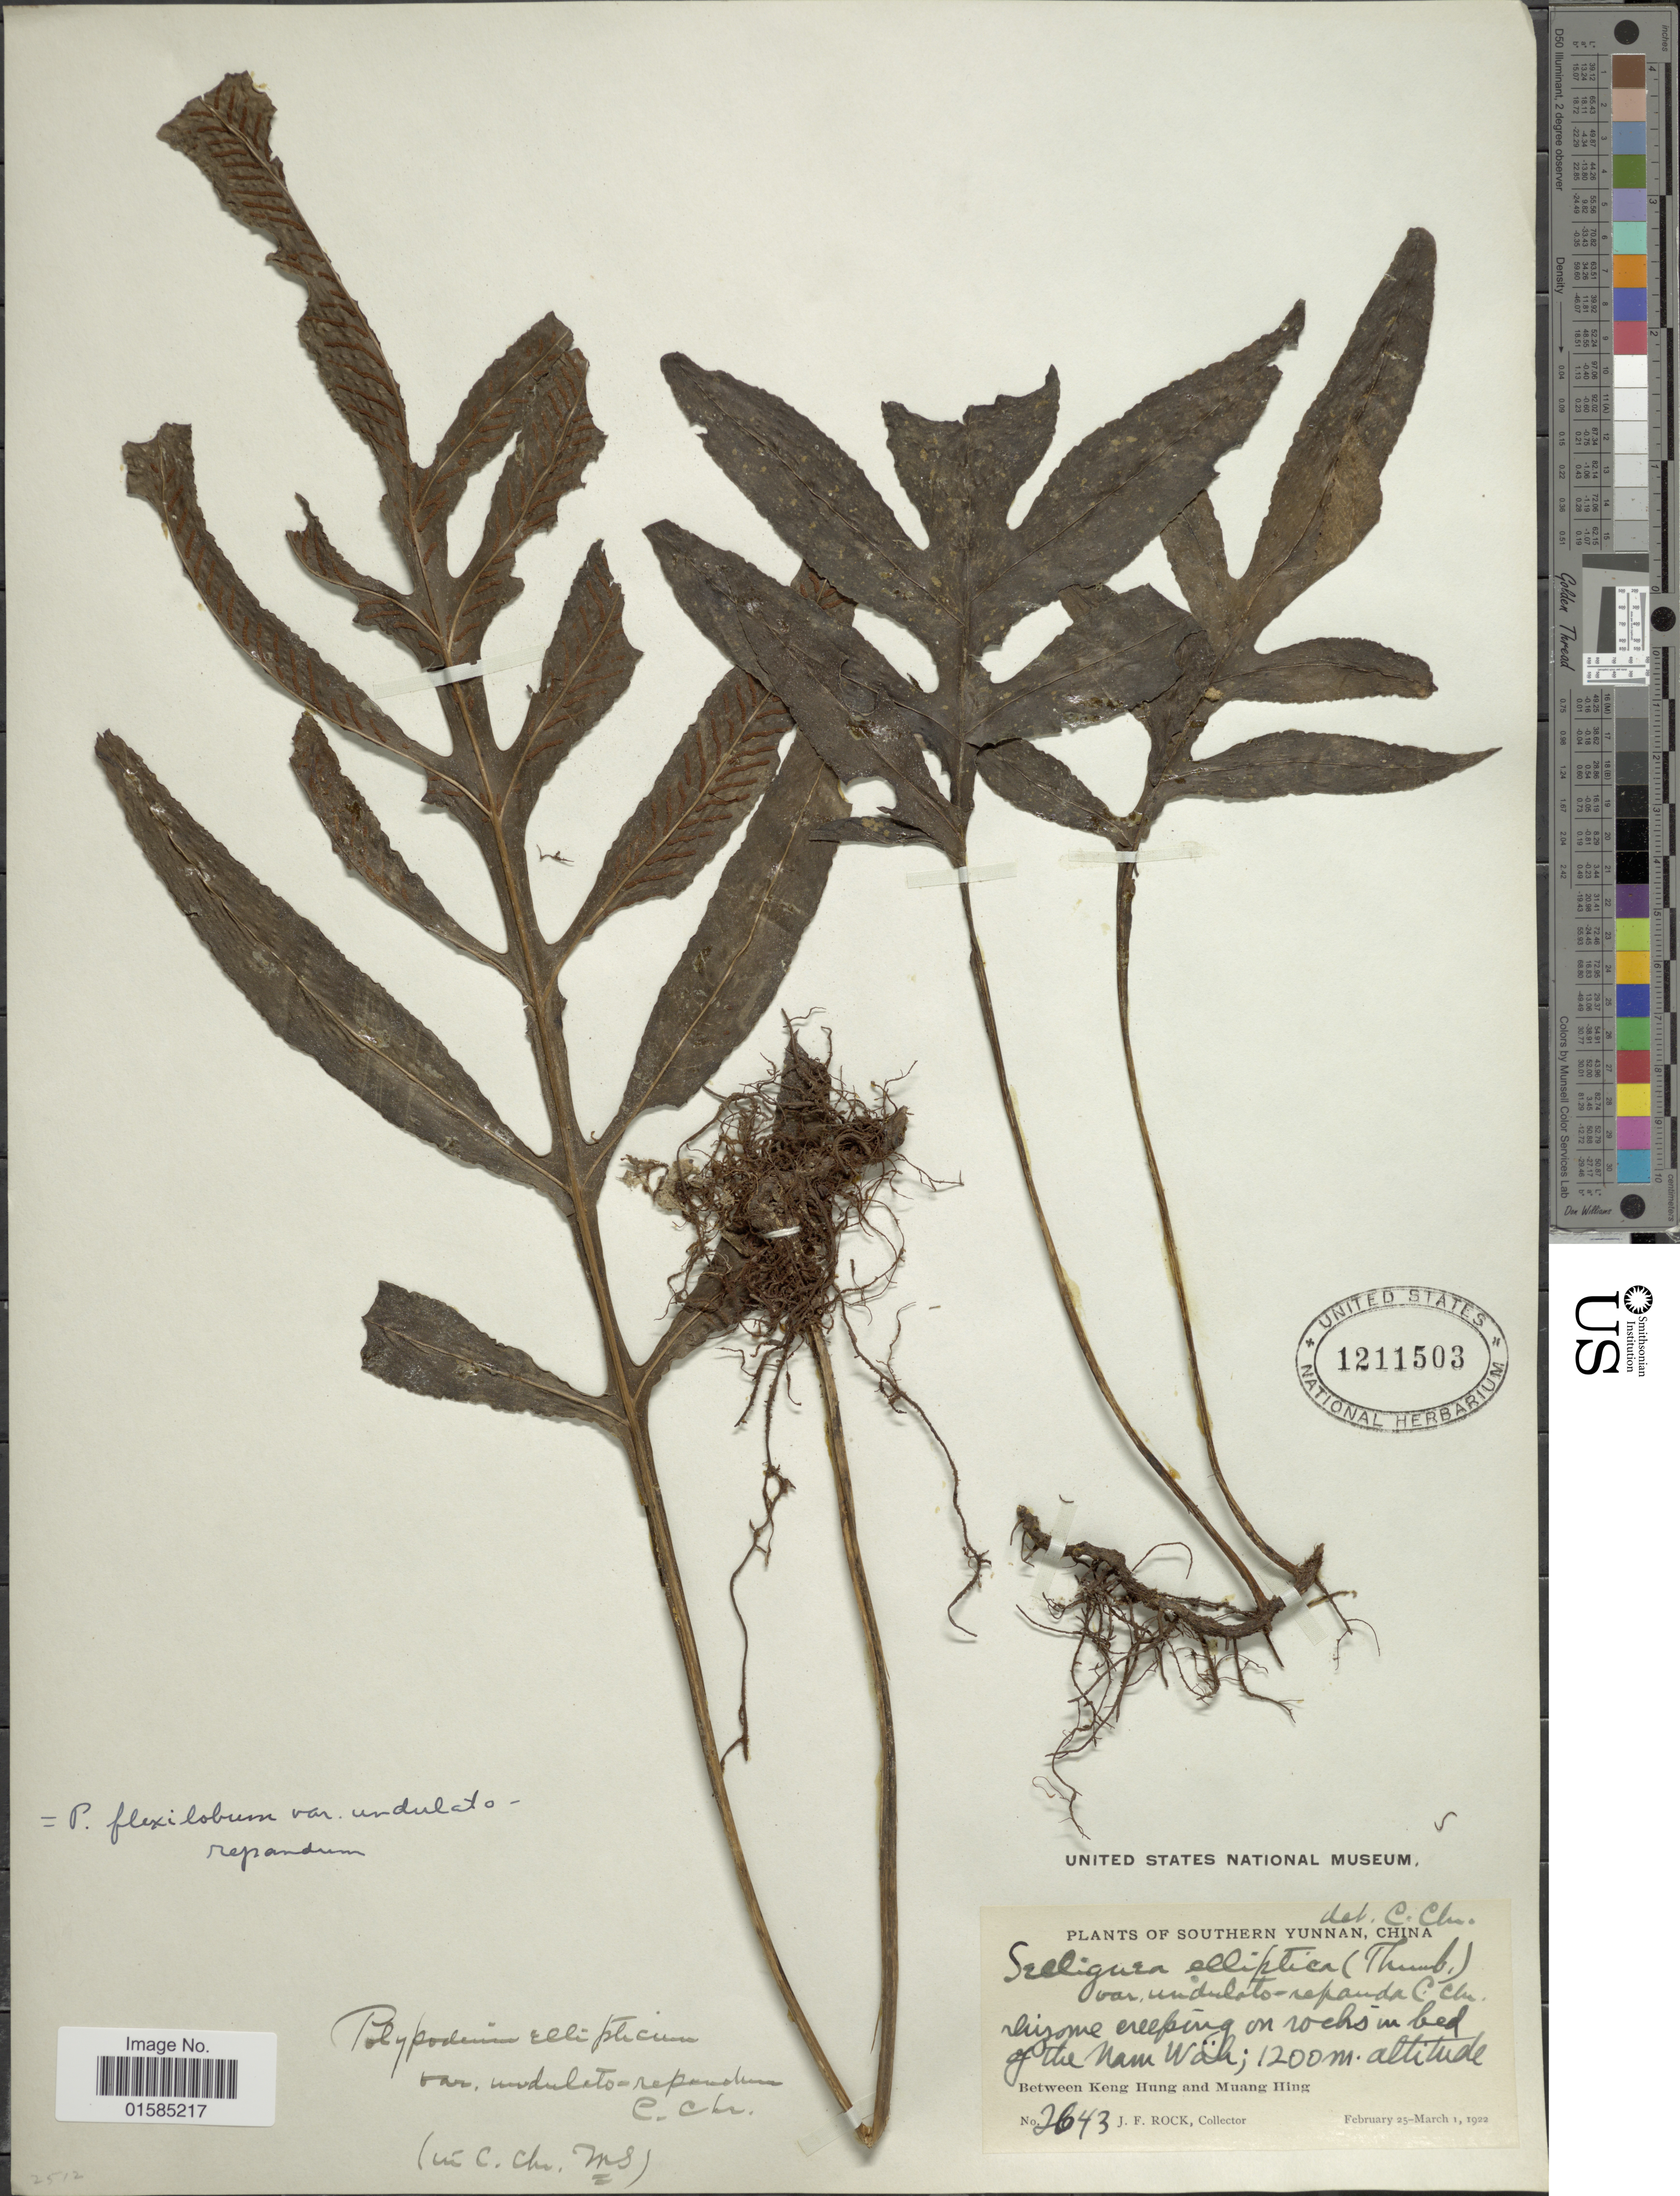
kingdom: Plantae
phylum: Tracheophyta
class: Polypodiopsida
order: Polypodiales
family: Polypodiaceae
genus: Leptochilus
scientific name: Leptochilus ellipticus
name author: (Thunb.) Noot.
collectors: J. Rock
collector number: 2643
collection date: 1922-02-25/1922-03-01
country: China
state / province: Yunnan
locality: Southern Yunnan, China, between Keng Hung and Muang Hing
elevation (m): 1200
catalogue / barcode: US 1211503